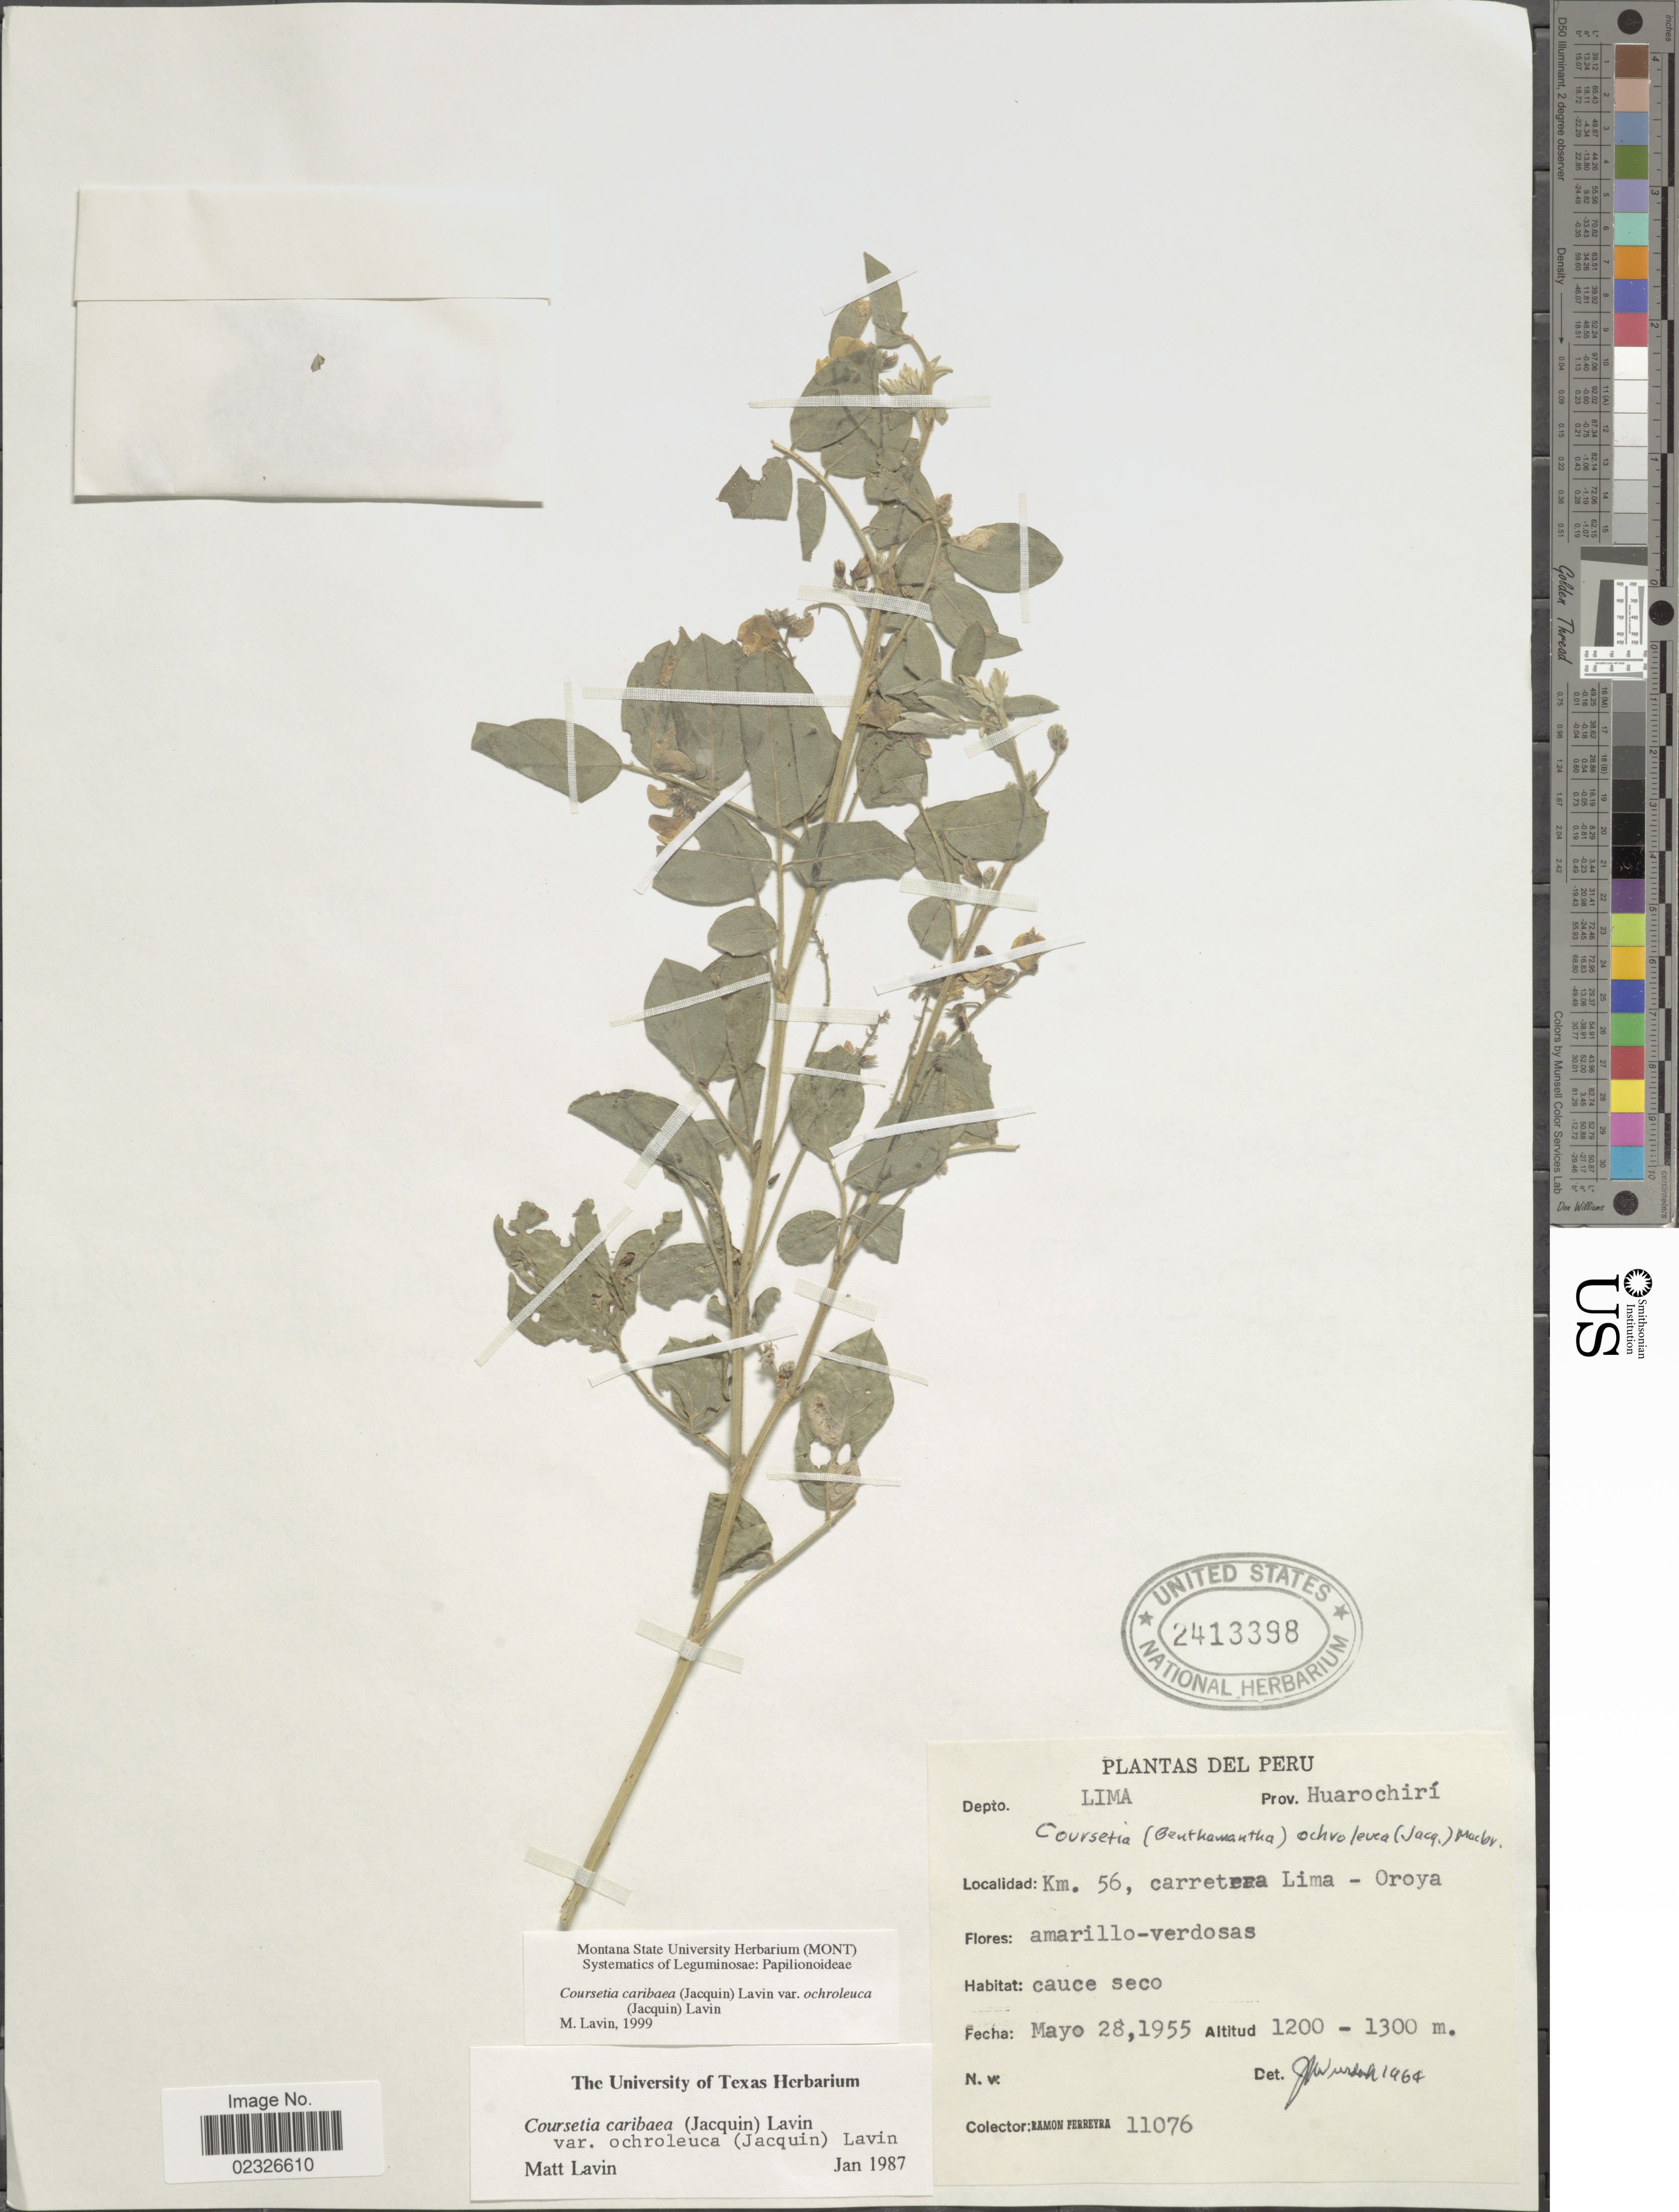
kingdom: Plantae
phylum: Tracheophyta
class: Magnoliopsida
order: Fabales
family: Fabaceae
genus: Coursetia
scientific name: Coursetia caribaea var. ochroleuca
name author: (Jacq.) Lavin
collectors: R. A. Ferreyra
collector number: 11076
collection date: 1955-05-28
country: Peru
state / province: Lima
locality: Depto. Lima, Prov. Huarochiri. Km 56, carretera Lima- Oroya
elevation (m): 1200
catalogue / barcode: US 2413398